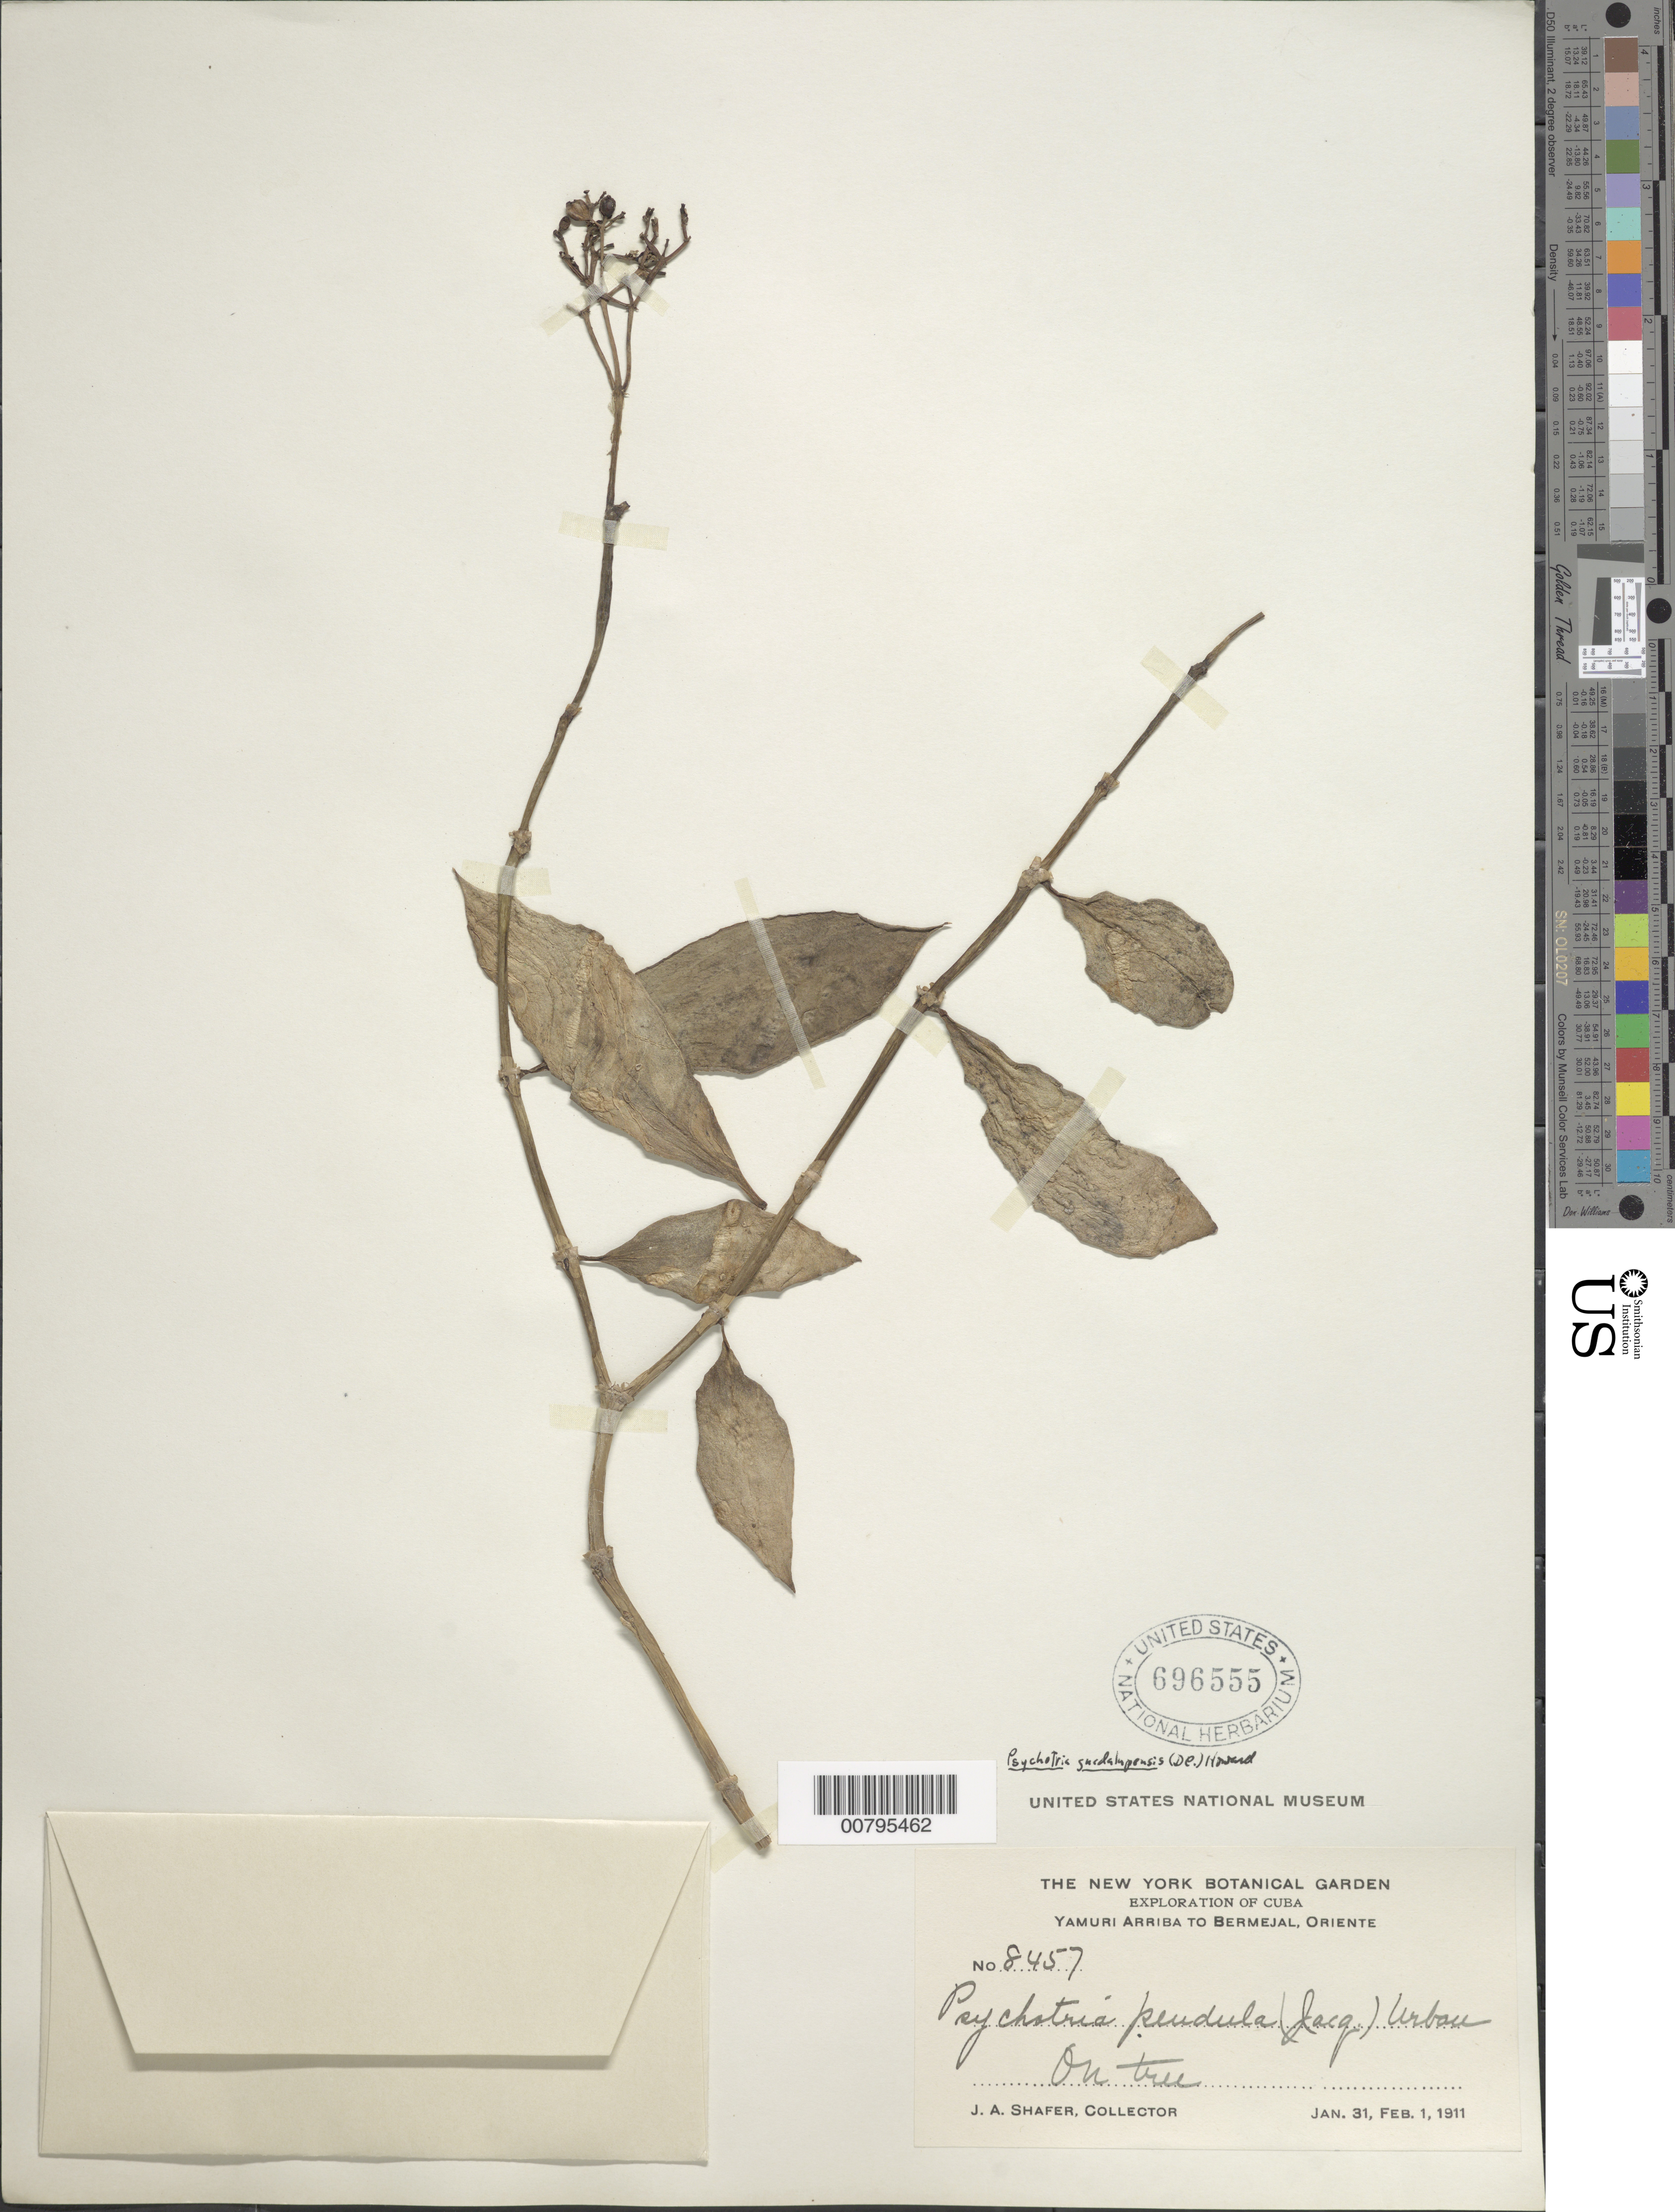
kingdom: Plantae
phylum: Tracheophyta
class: Magnoliopsida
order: Gentianales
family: Rubiaceae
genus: Notopleura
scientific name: Notopleura guadalupensis subsp. tetrapyren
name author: (Urb.) C.M. Taylor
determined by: Nicolson, Dan H.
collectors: J. A. Shafer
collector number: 8457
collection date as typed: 31 Jan 1911 to 01 Feb 1911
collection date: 1911-01-31/1911-02-01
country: Cuba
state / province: Oriente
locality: Yamuri Arriba to Bermejal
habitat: On tree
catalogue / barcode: US 696555